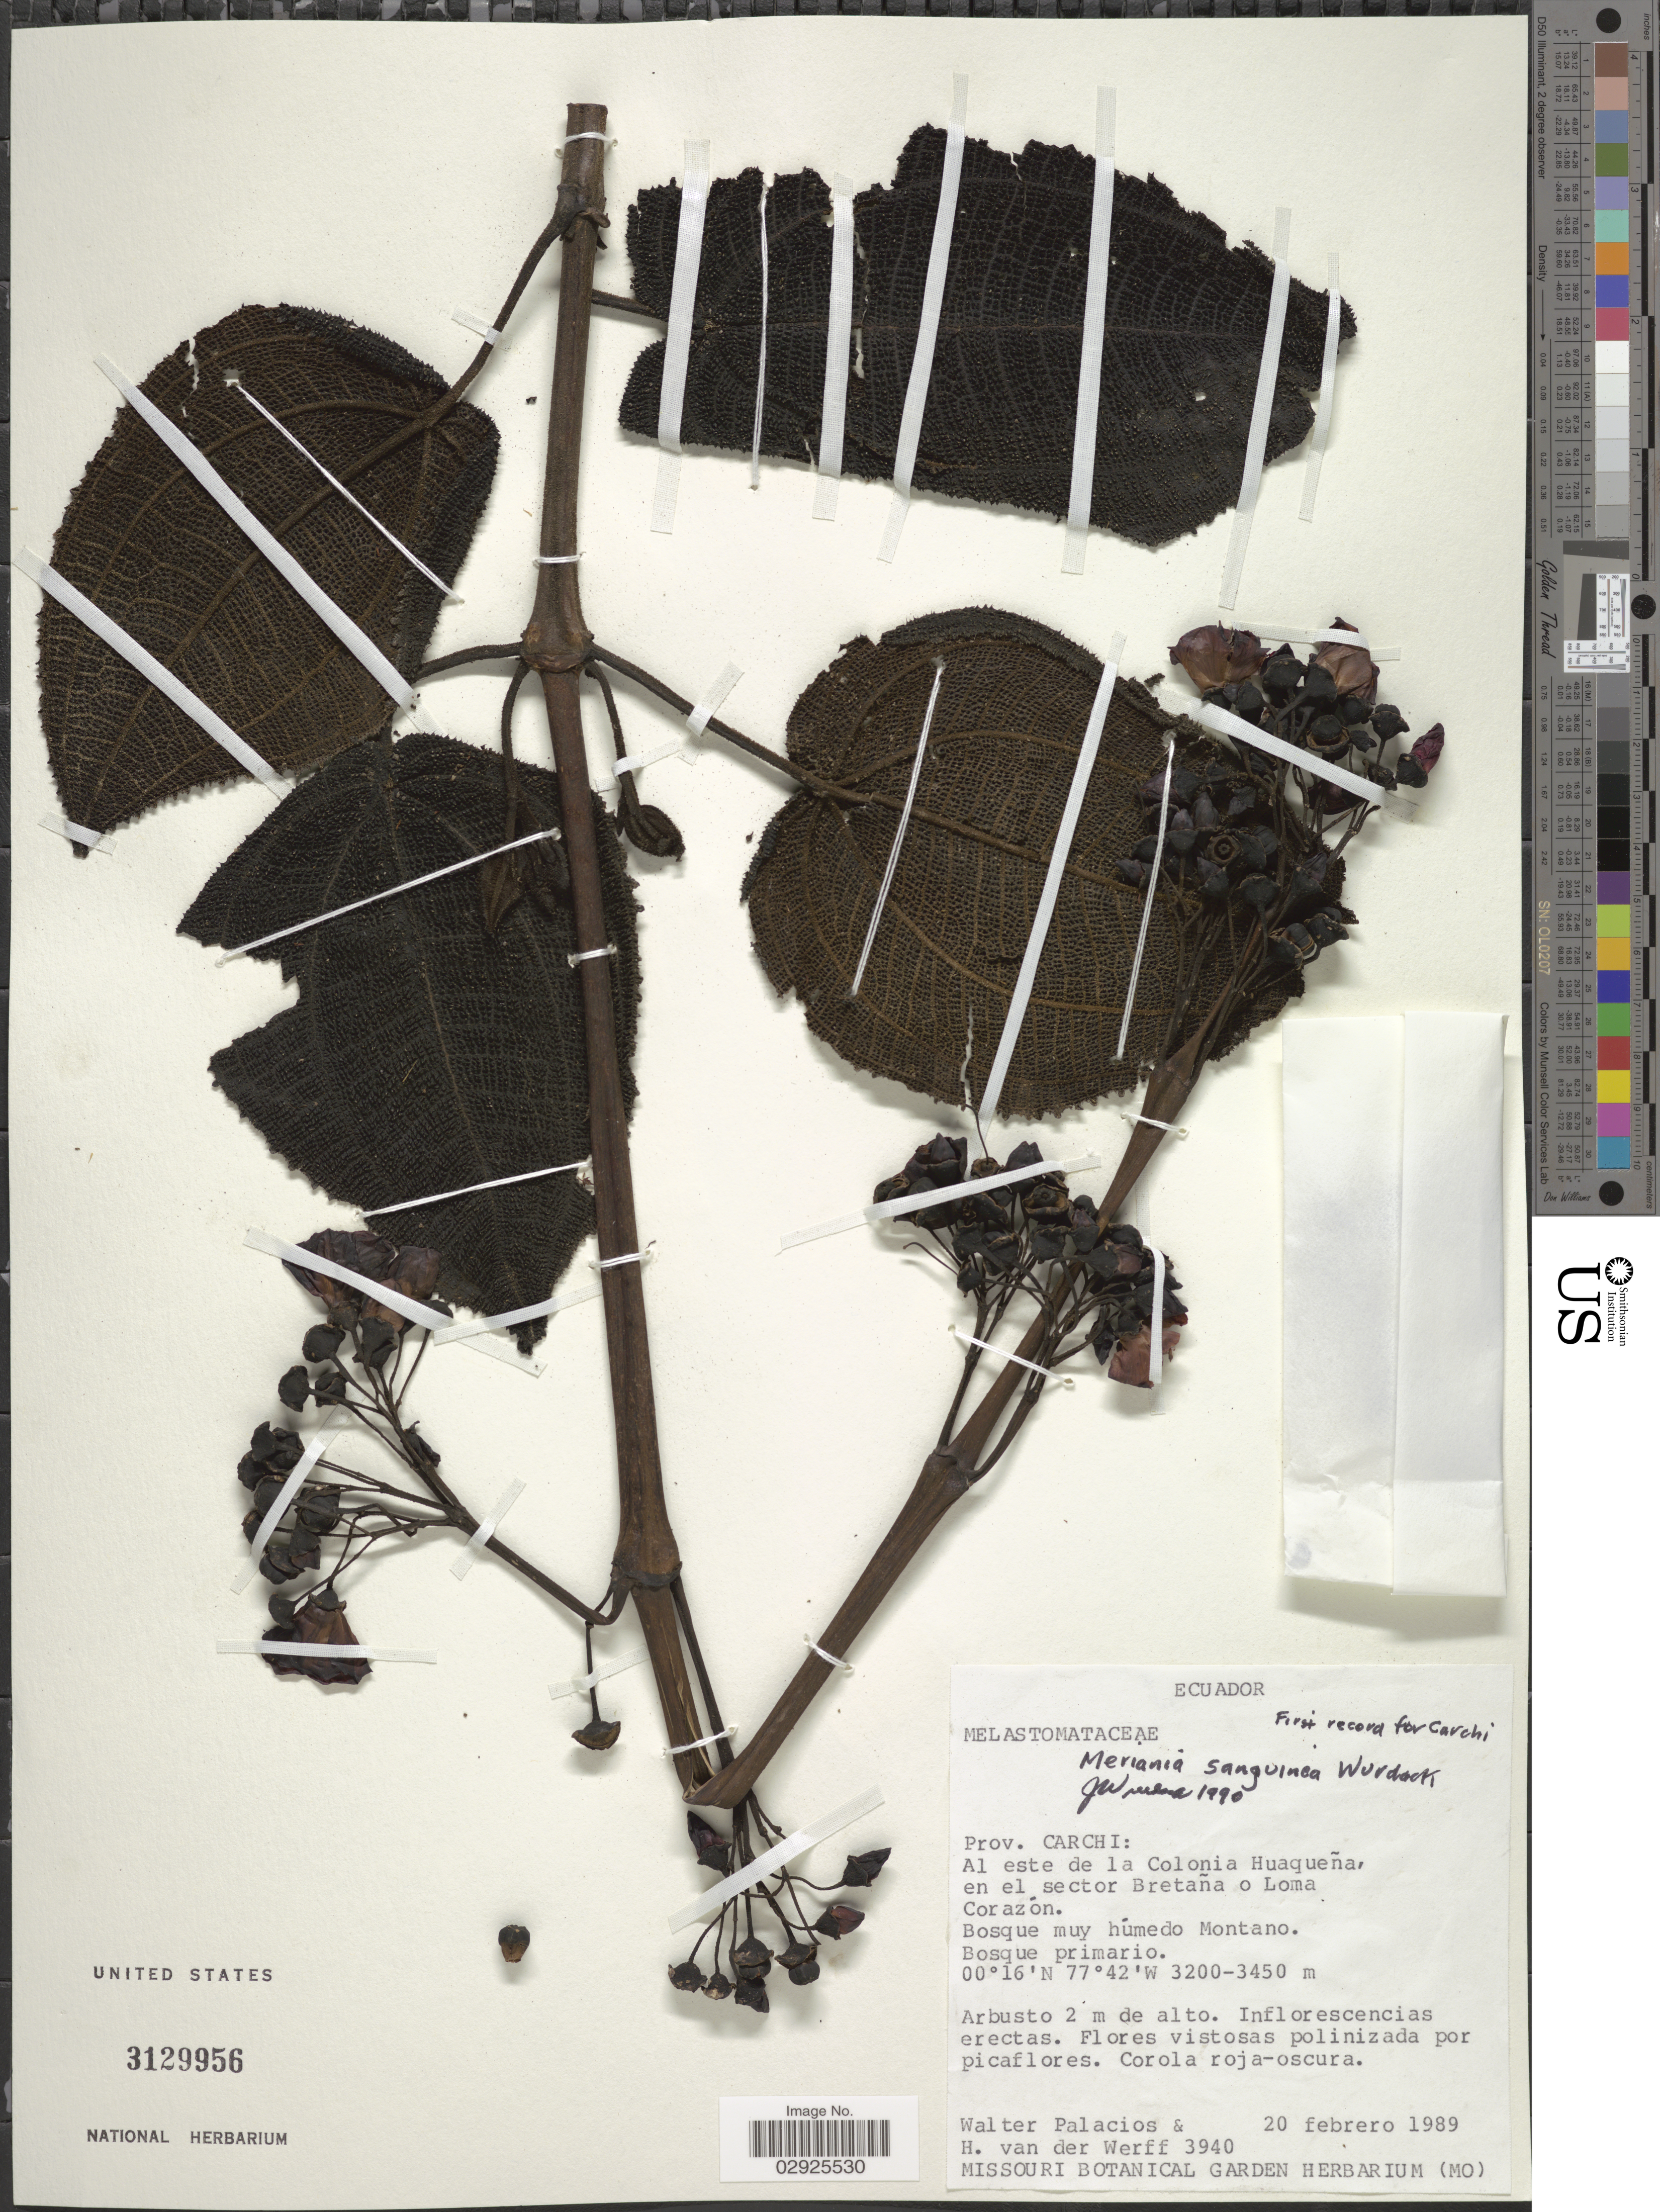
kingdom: Plantae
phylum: Tracheophyta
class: Magnoliopsida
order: Myrtales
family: Melastomataceae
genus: Meriania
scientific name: Meriania sanguinea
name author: Wurdack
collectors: W. Palacios & H. van der Werff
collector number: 3940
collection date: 1989-02-20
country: Ecuador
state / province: Carchi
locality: Al este de la Colonia Huaqueña, en el sector Bretaña o Loma Corazón.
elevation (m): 3200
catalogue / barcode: US 3129956